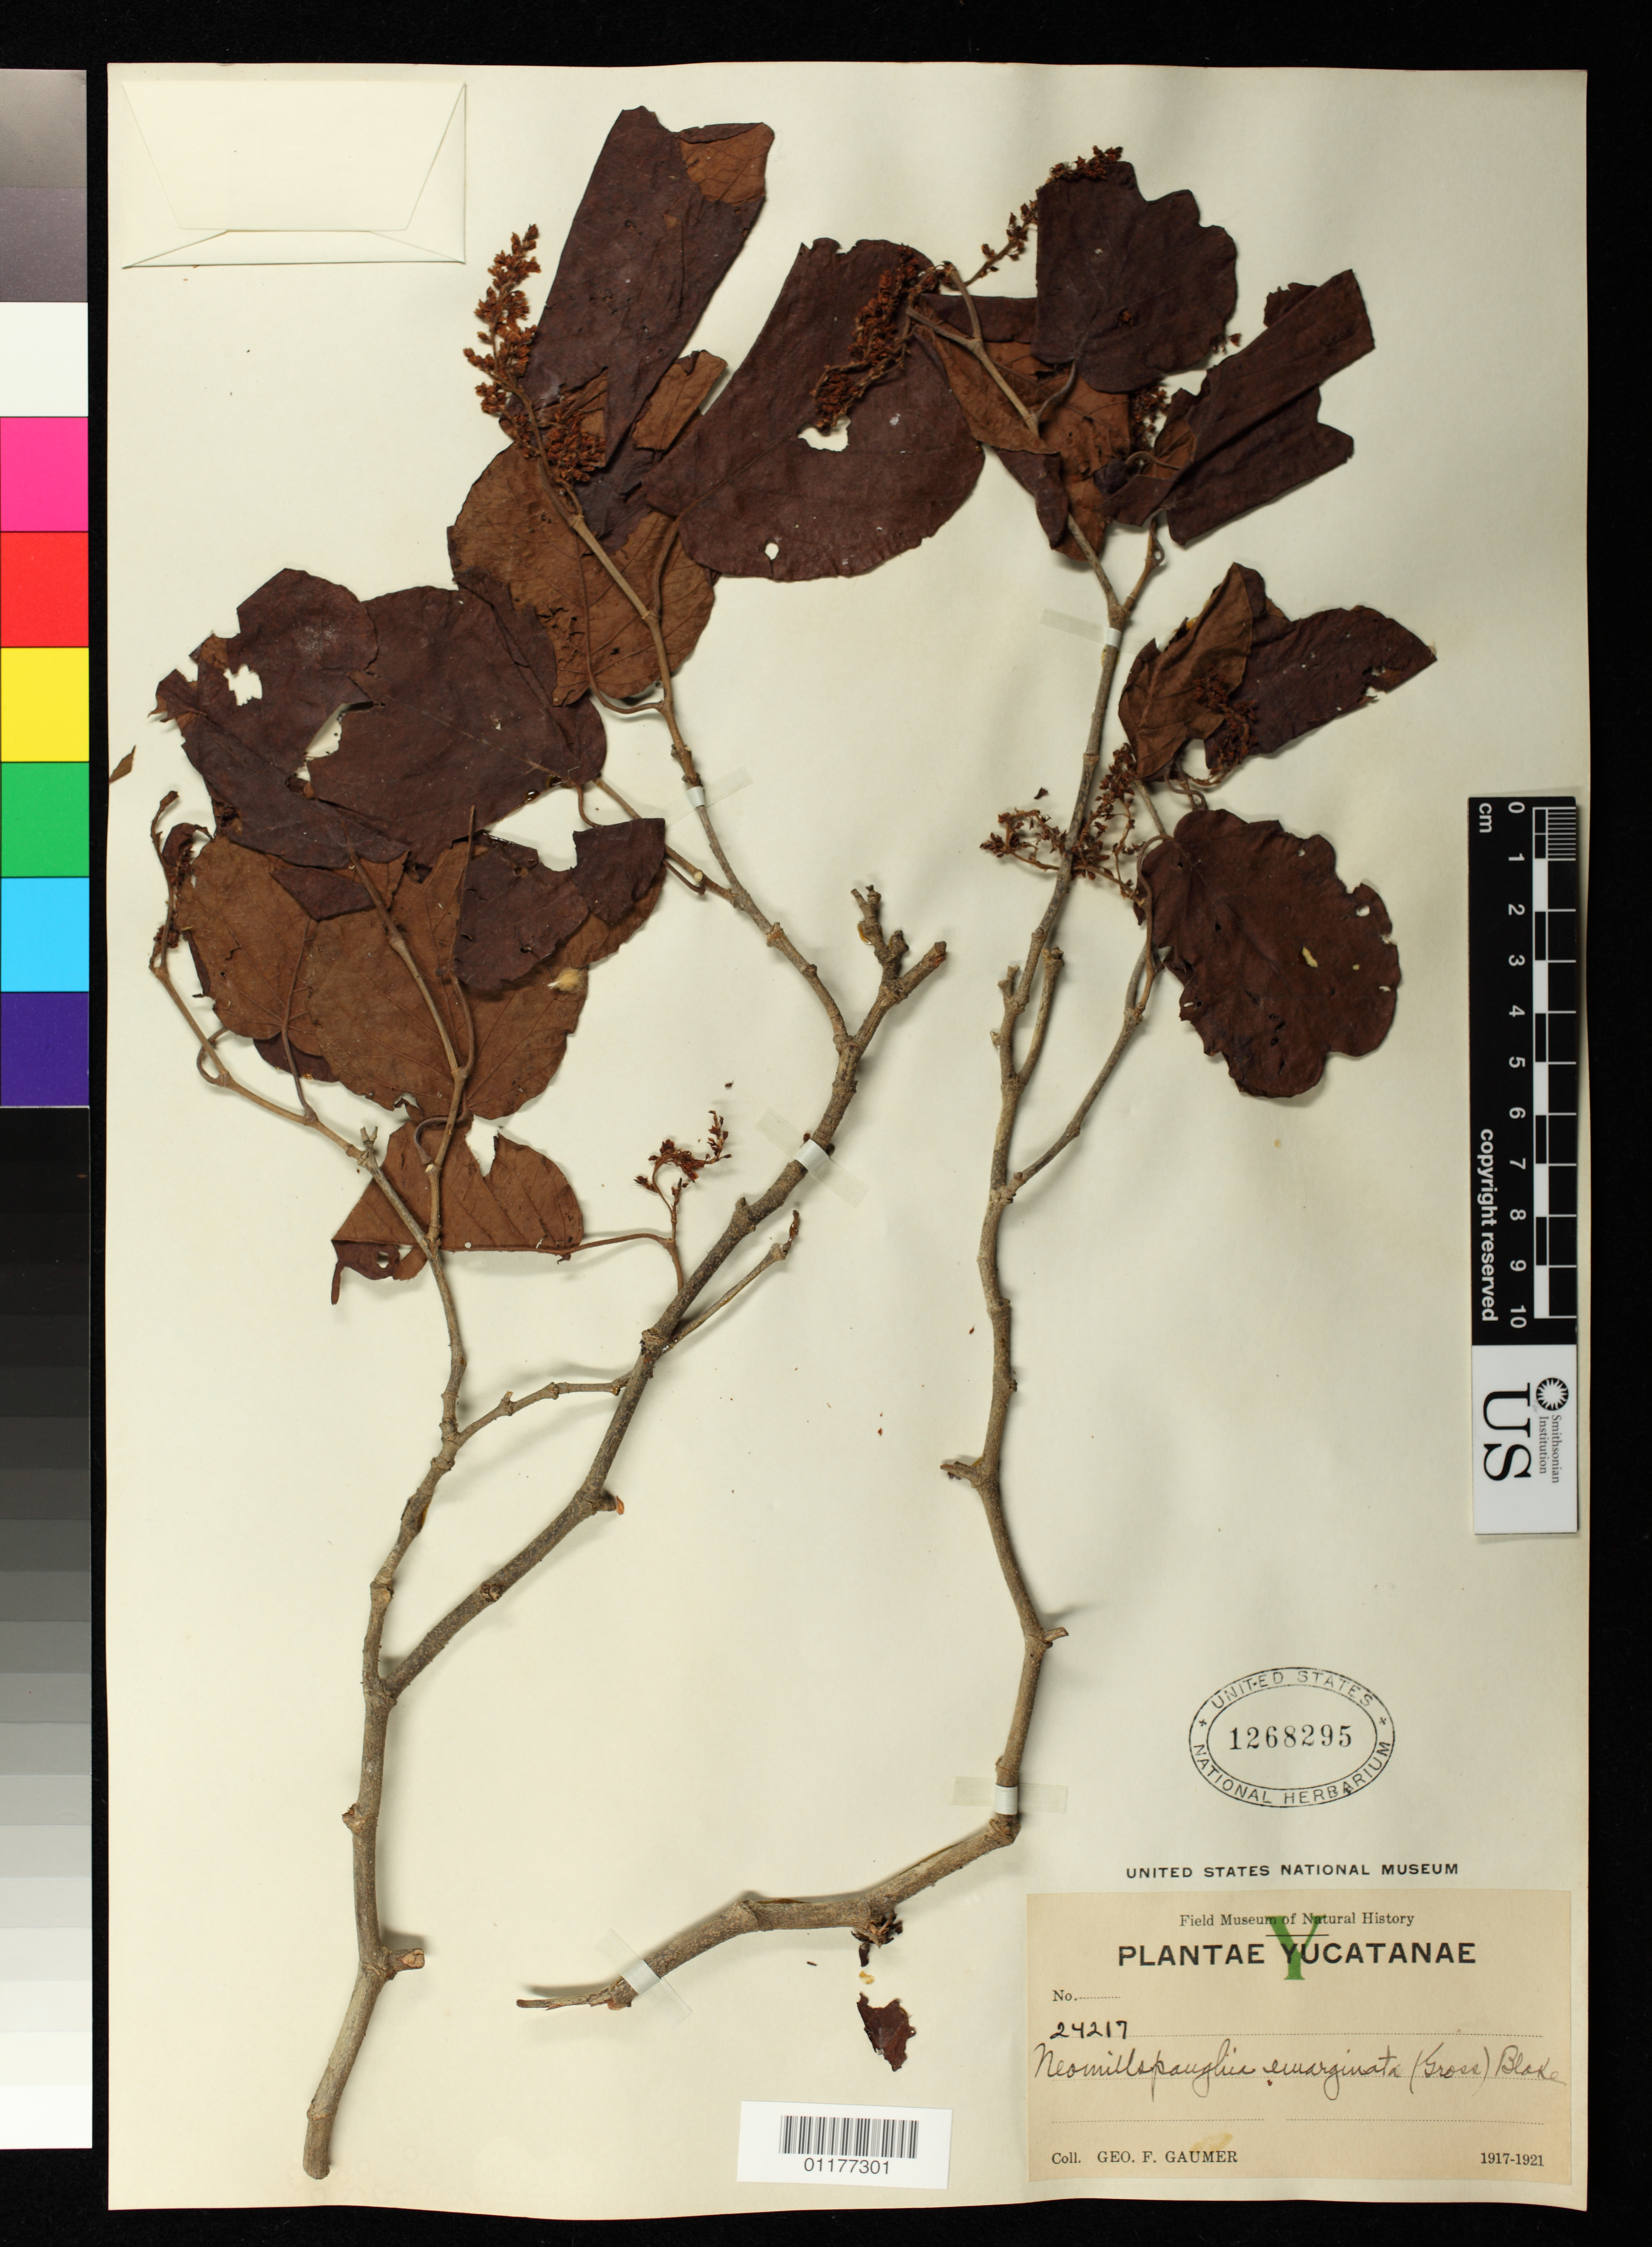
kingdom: Plantae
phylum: Tracheophyta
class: Magnoliopsida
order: Caryophyllales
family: Polygonaceae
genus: Neomillspaughia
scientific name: Neomillspaughia emarginata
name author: (H. Gross) S.F. Blake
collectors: G. F. Gaumer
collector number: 24217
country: Mexico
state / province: Yucatán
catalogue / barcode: US 1268295